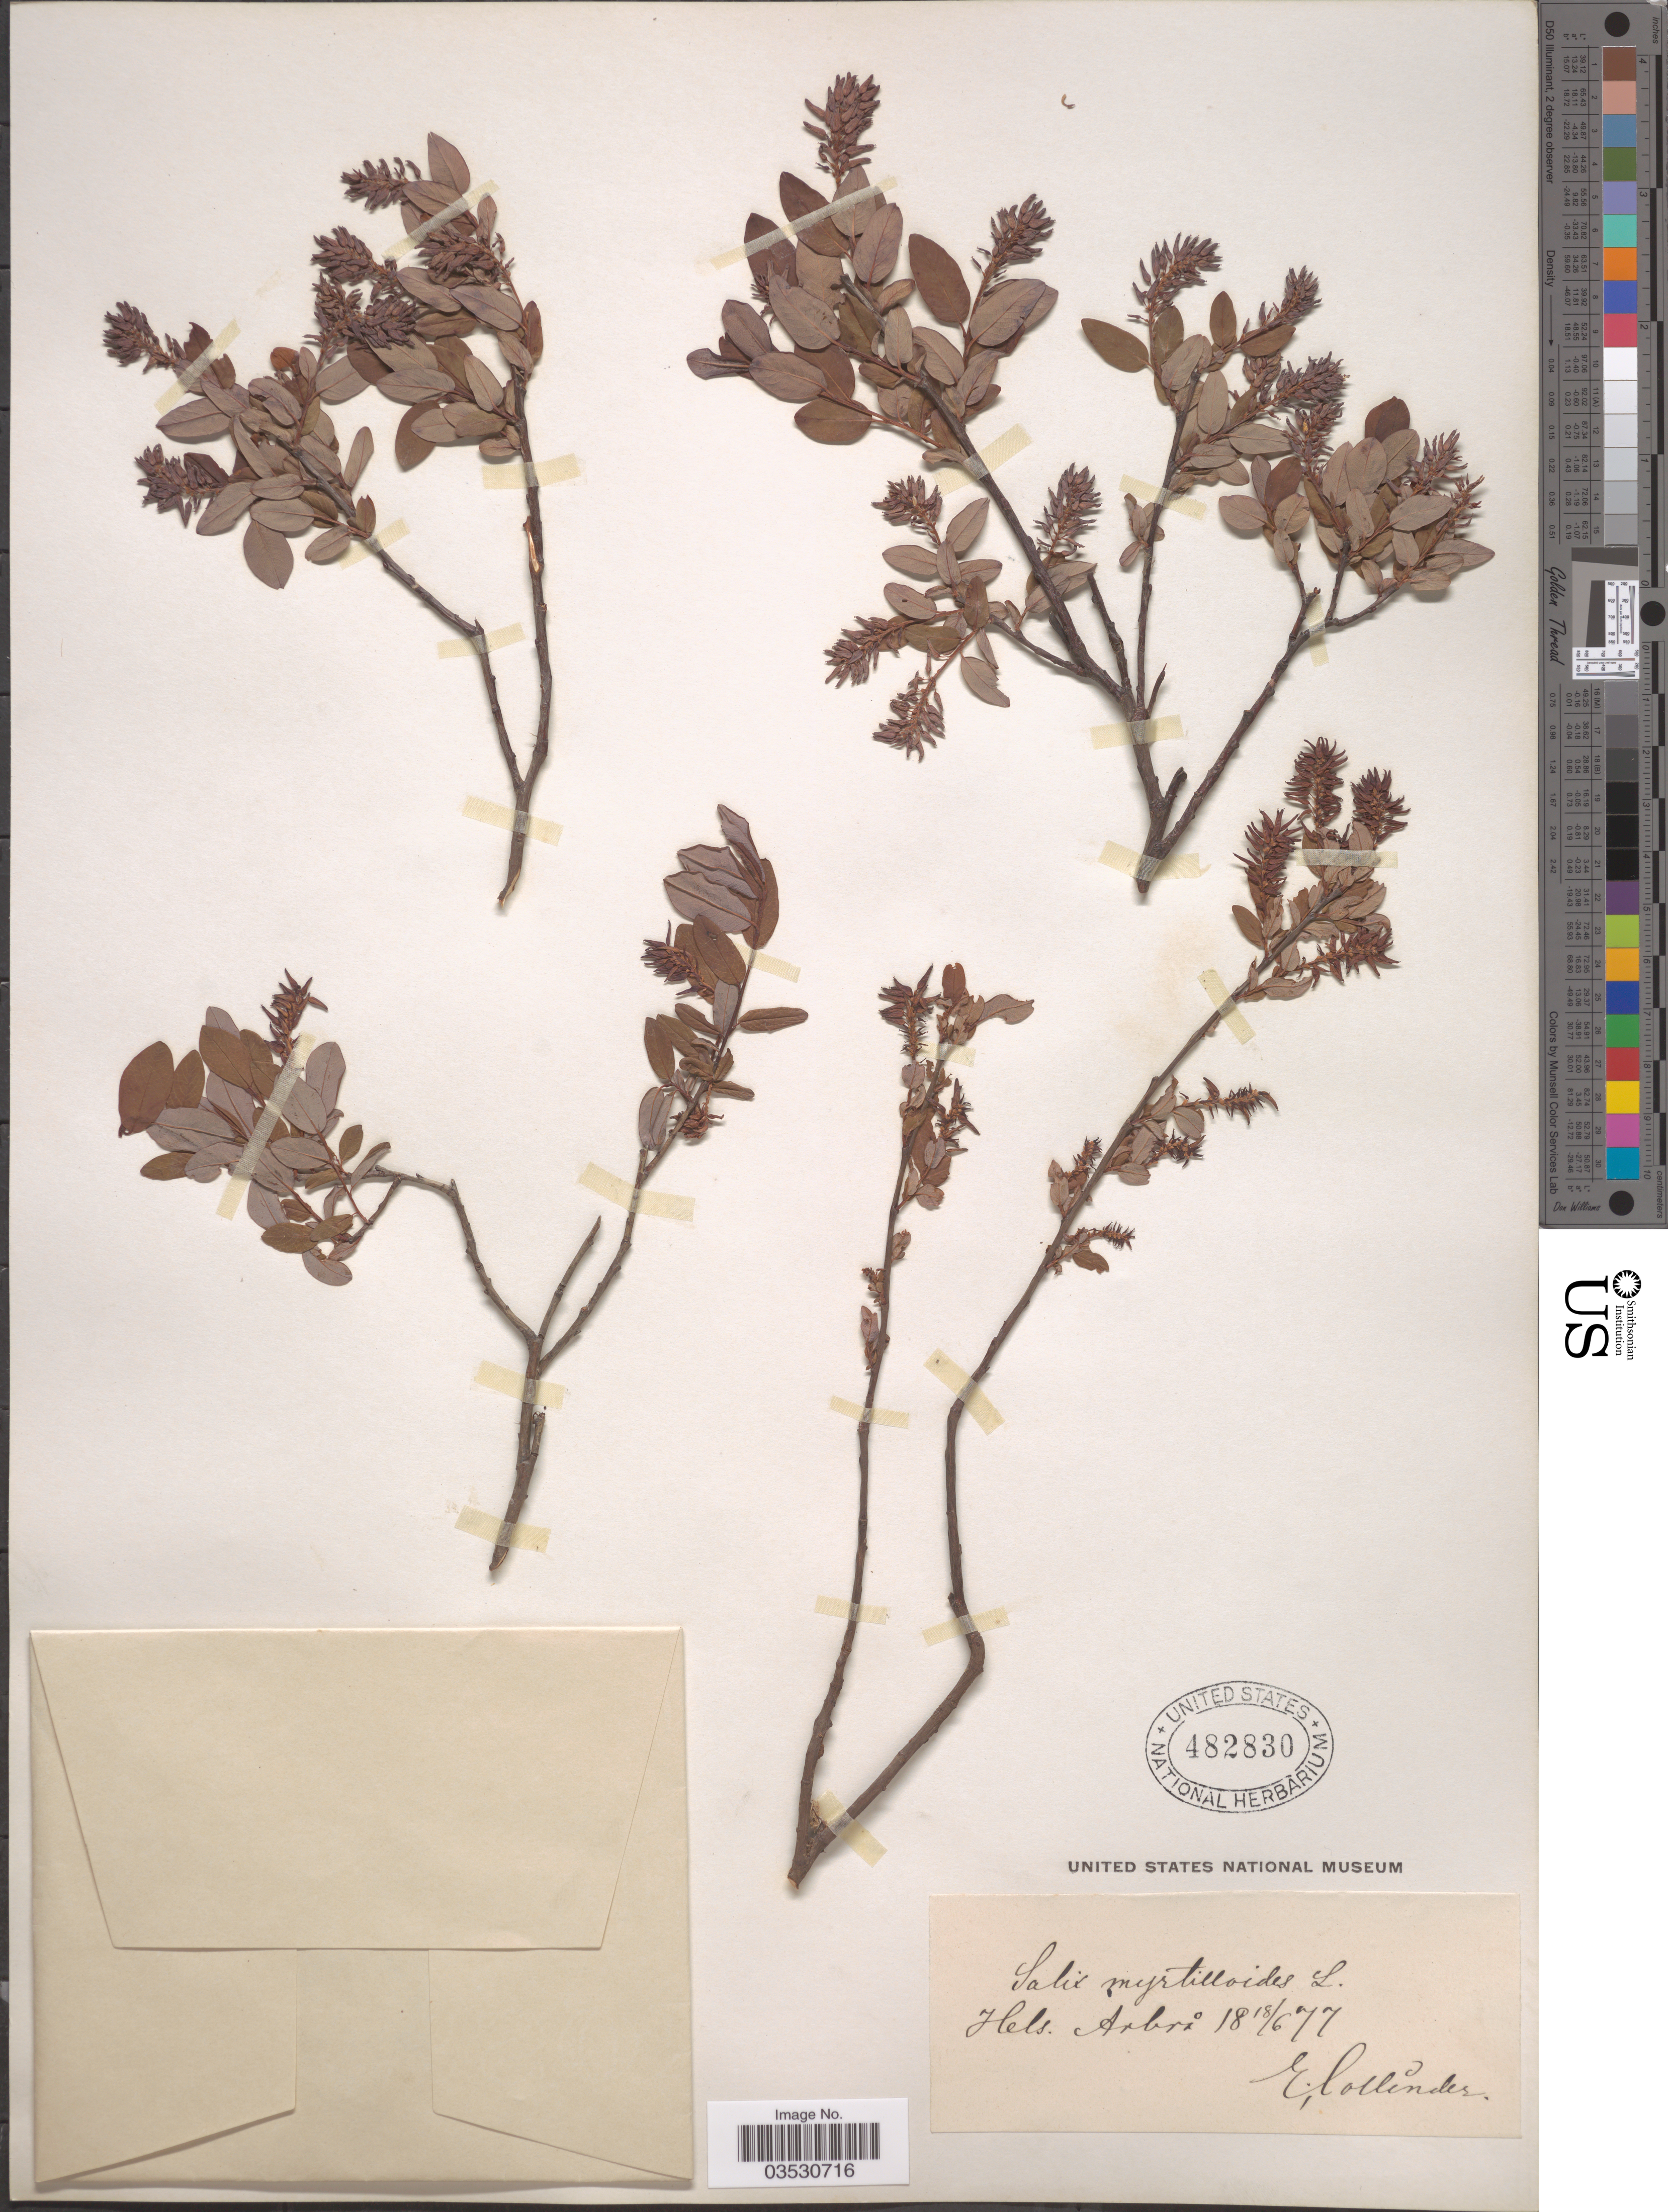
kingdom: Plantae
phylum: Tracheophyta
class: Magnoliopsida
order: Malpighiales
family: Salicaceae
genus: Salix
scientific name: Salix myrtilloides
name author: L.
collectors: E. Collinder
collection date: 1877-06-18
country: Sweden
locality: Hels. Arbrå.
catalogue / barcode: US 482830